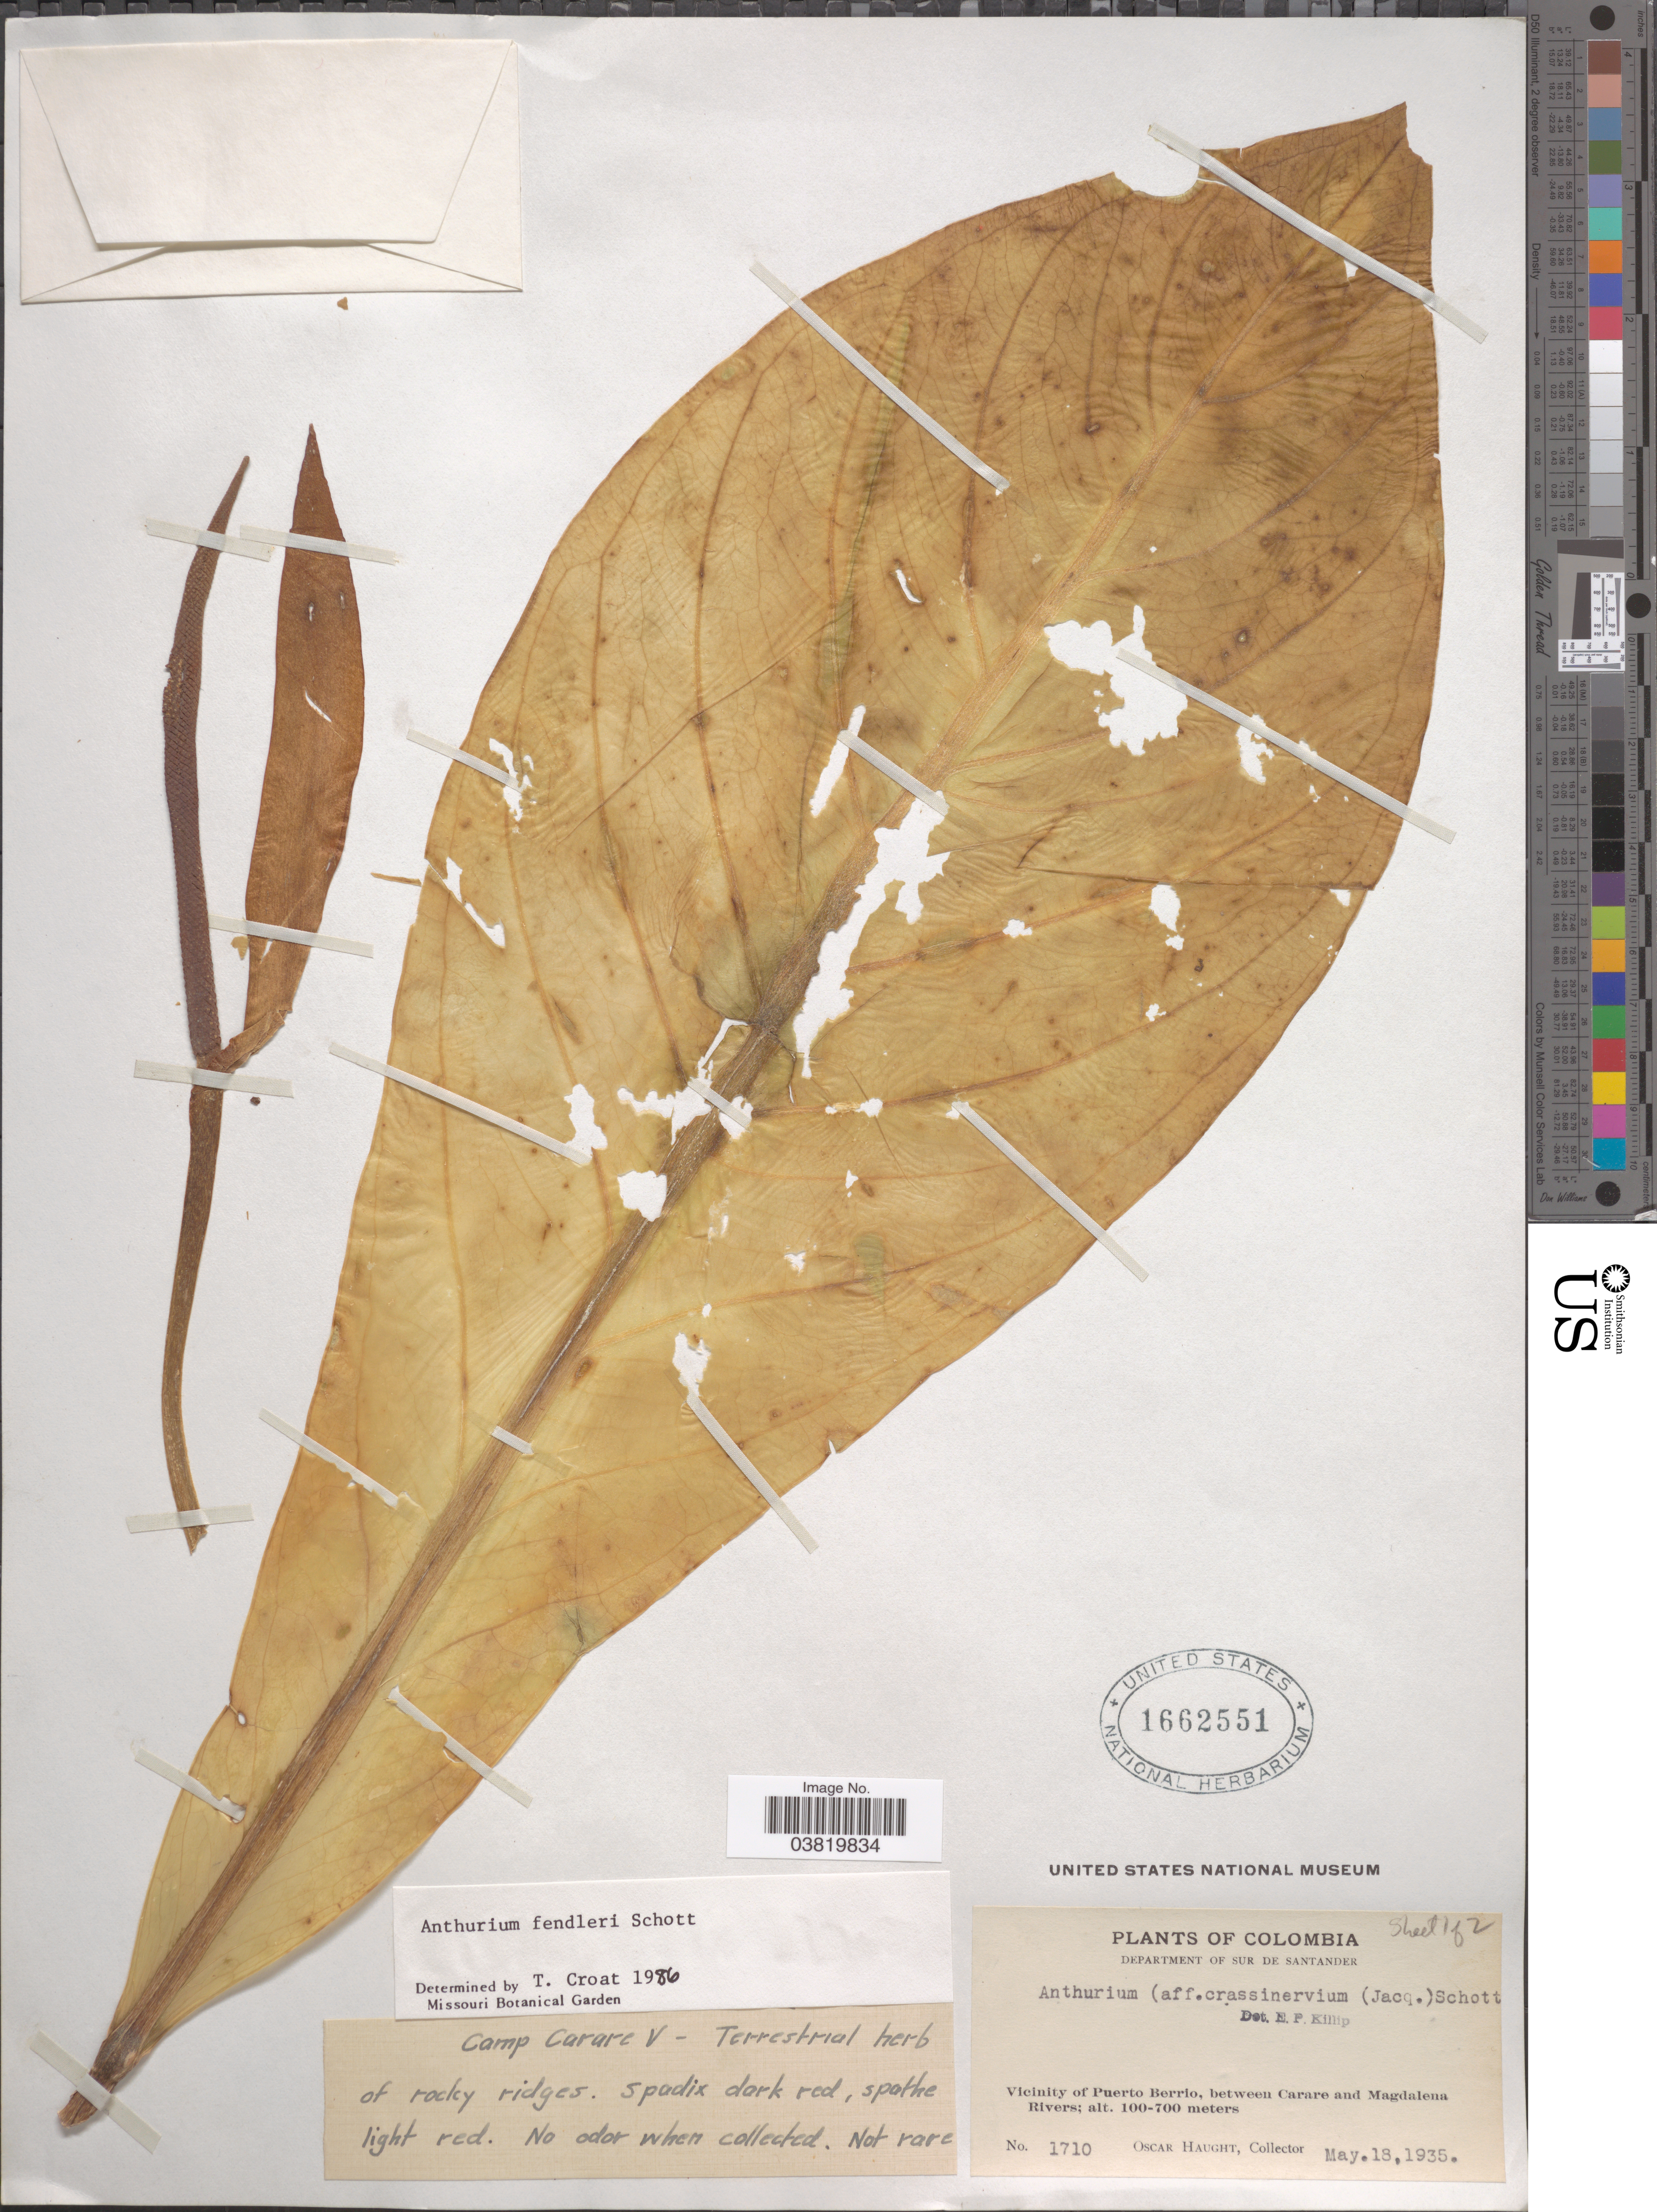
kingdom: Plantae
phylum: Tracheophyta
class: Liliopsida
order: Alismatales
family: Araceae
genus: Anthurium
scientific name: Anthurium fendleri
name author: Schott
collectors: O. Haught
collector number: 1710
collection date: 1935-05-18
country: Colombia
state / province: Santander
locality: Department of Sur de Santander. Vicinity of Puerto Berrio, between Carare and Magdalena Rivers. Camp Carare V.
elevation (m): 100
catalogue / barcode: US 1662551